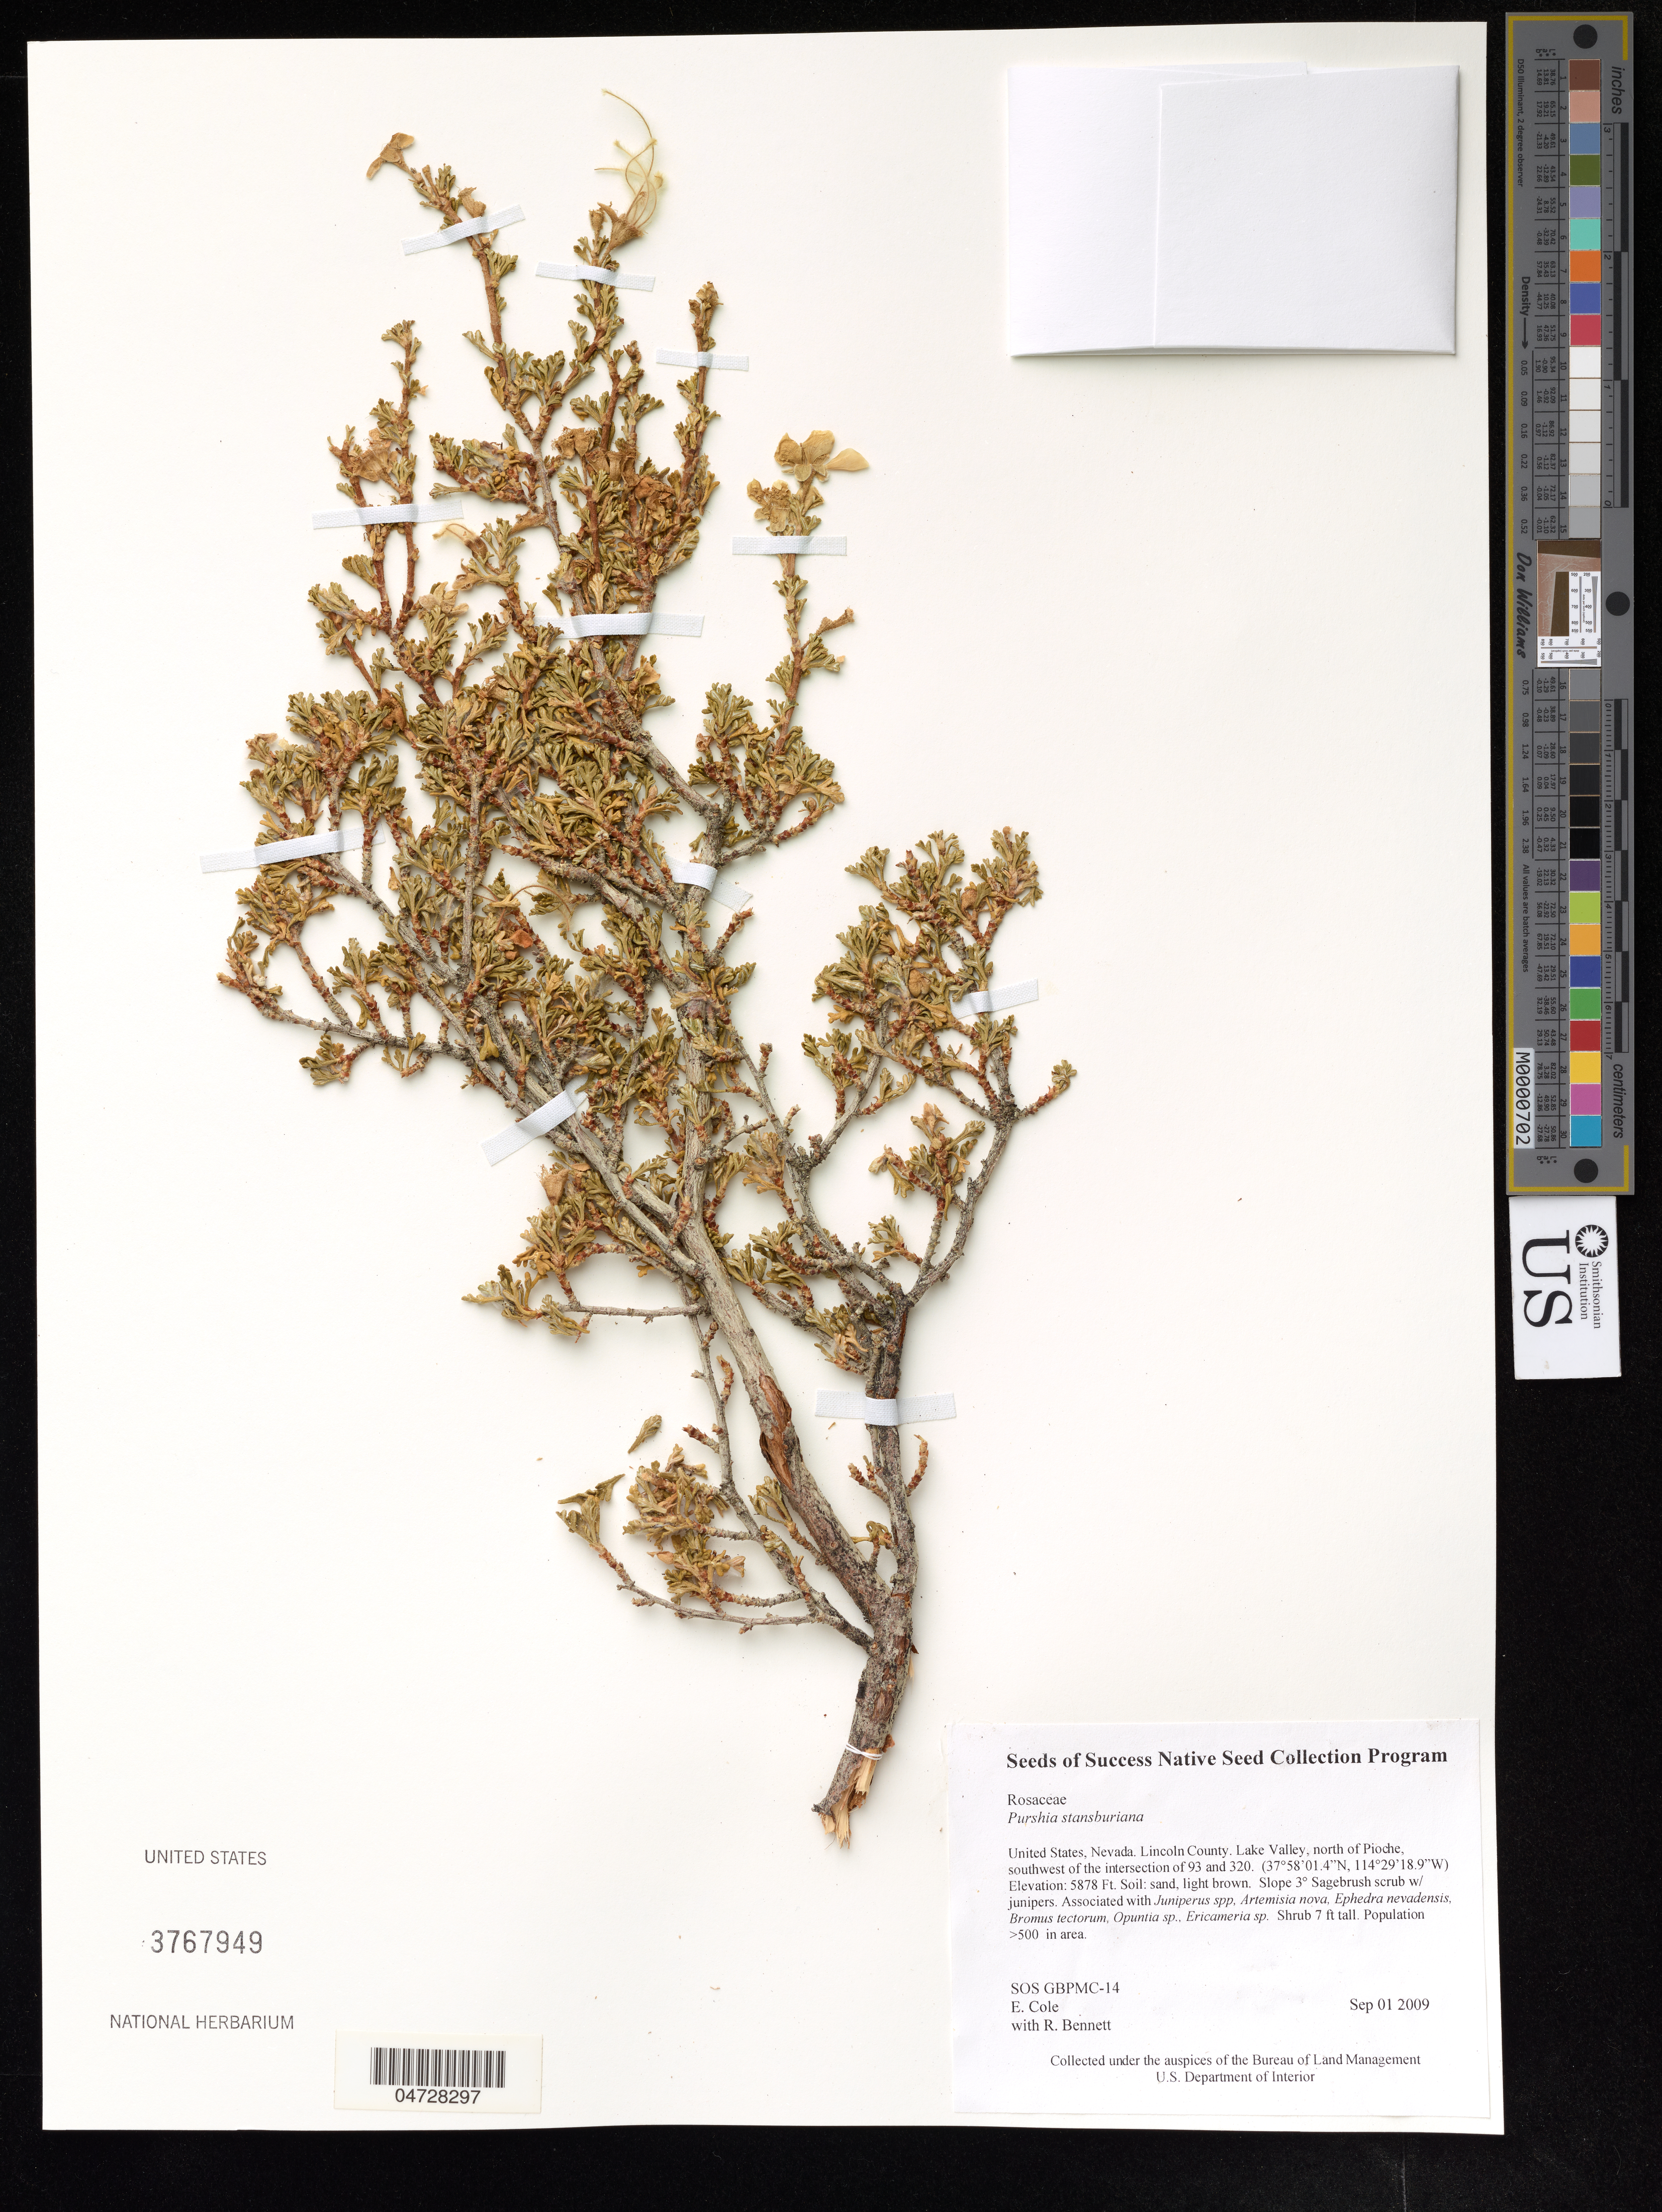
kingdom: Plantae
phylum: Tracheophyta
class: Magnoliopsida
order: Rosales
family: Rosaceae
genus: Purshia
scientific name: Purshia stansburyana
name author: (Torr.) Henrickson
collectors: E. Cole & R. Bennett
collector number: SOS-GBPMC-14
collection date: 2009-09-01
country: United States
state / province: Nevada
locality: Lincoln County. Lake Valley, north of Pioche, southwest of the intersection of 93 and 320.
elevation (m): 1792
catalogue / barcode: US 3767949